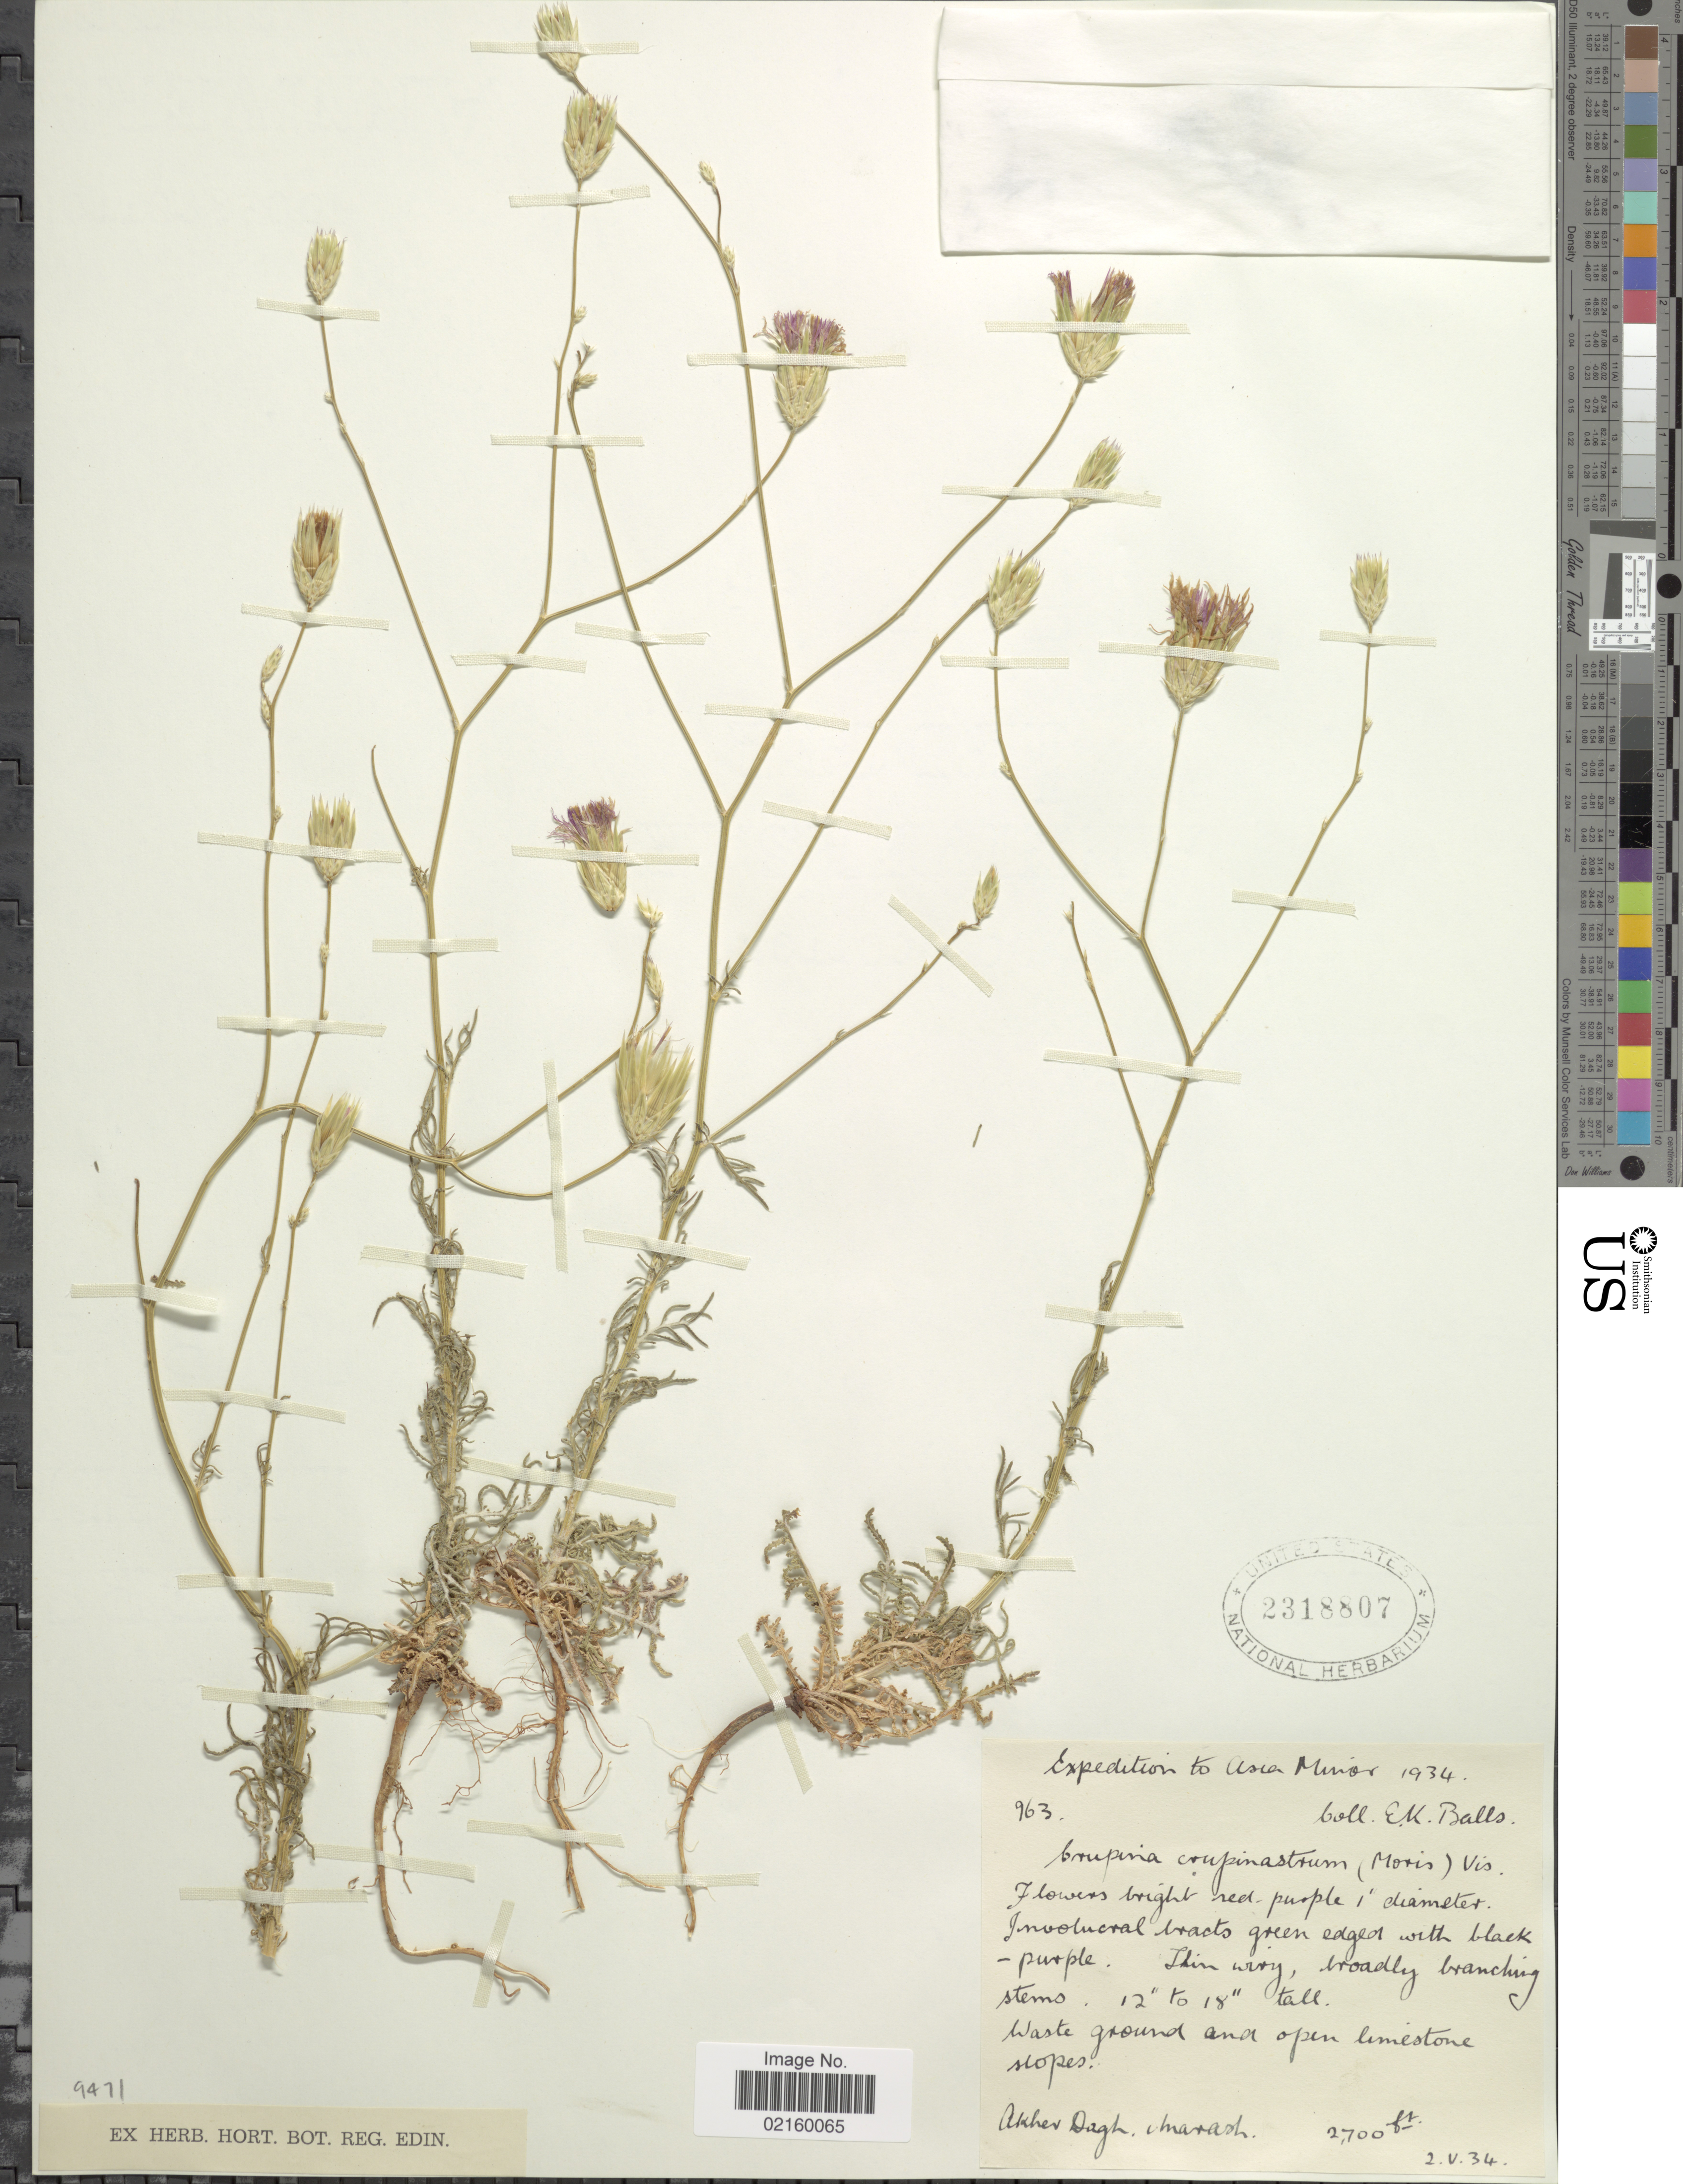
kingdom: Plantae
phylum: Tracheophyta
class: Magnoliopsida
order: Asterales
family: Asteraceae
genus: Crupina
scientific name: Crupina crupinastrum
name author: (Moris)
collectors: E. K. Balls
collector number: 963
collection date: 1934-05-02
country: Turkey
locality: Asia Minor, Akhev Dagh., Marash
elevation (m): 823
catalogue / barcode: US 2318807